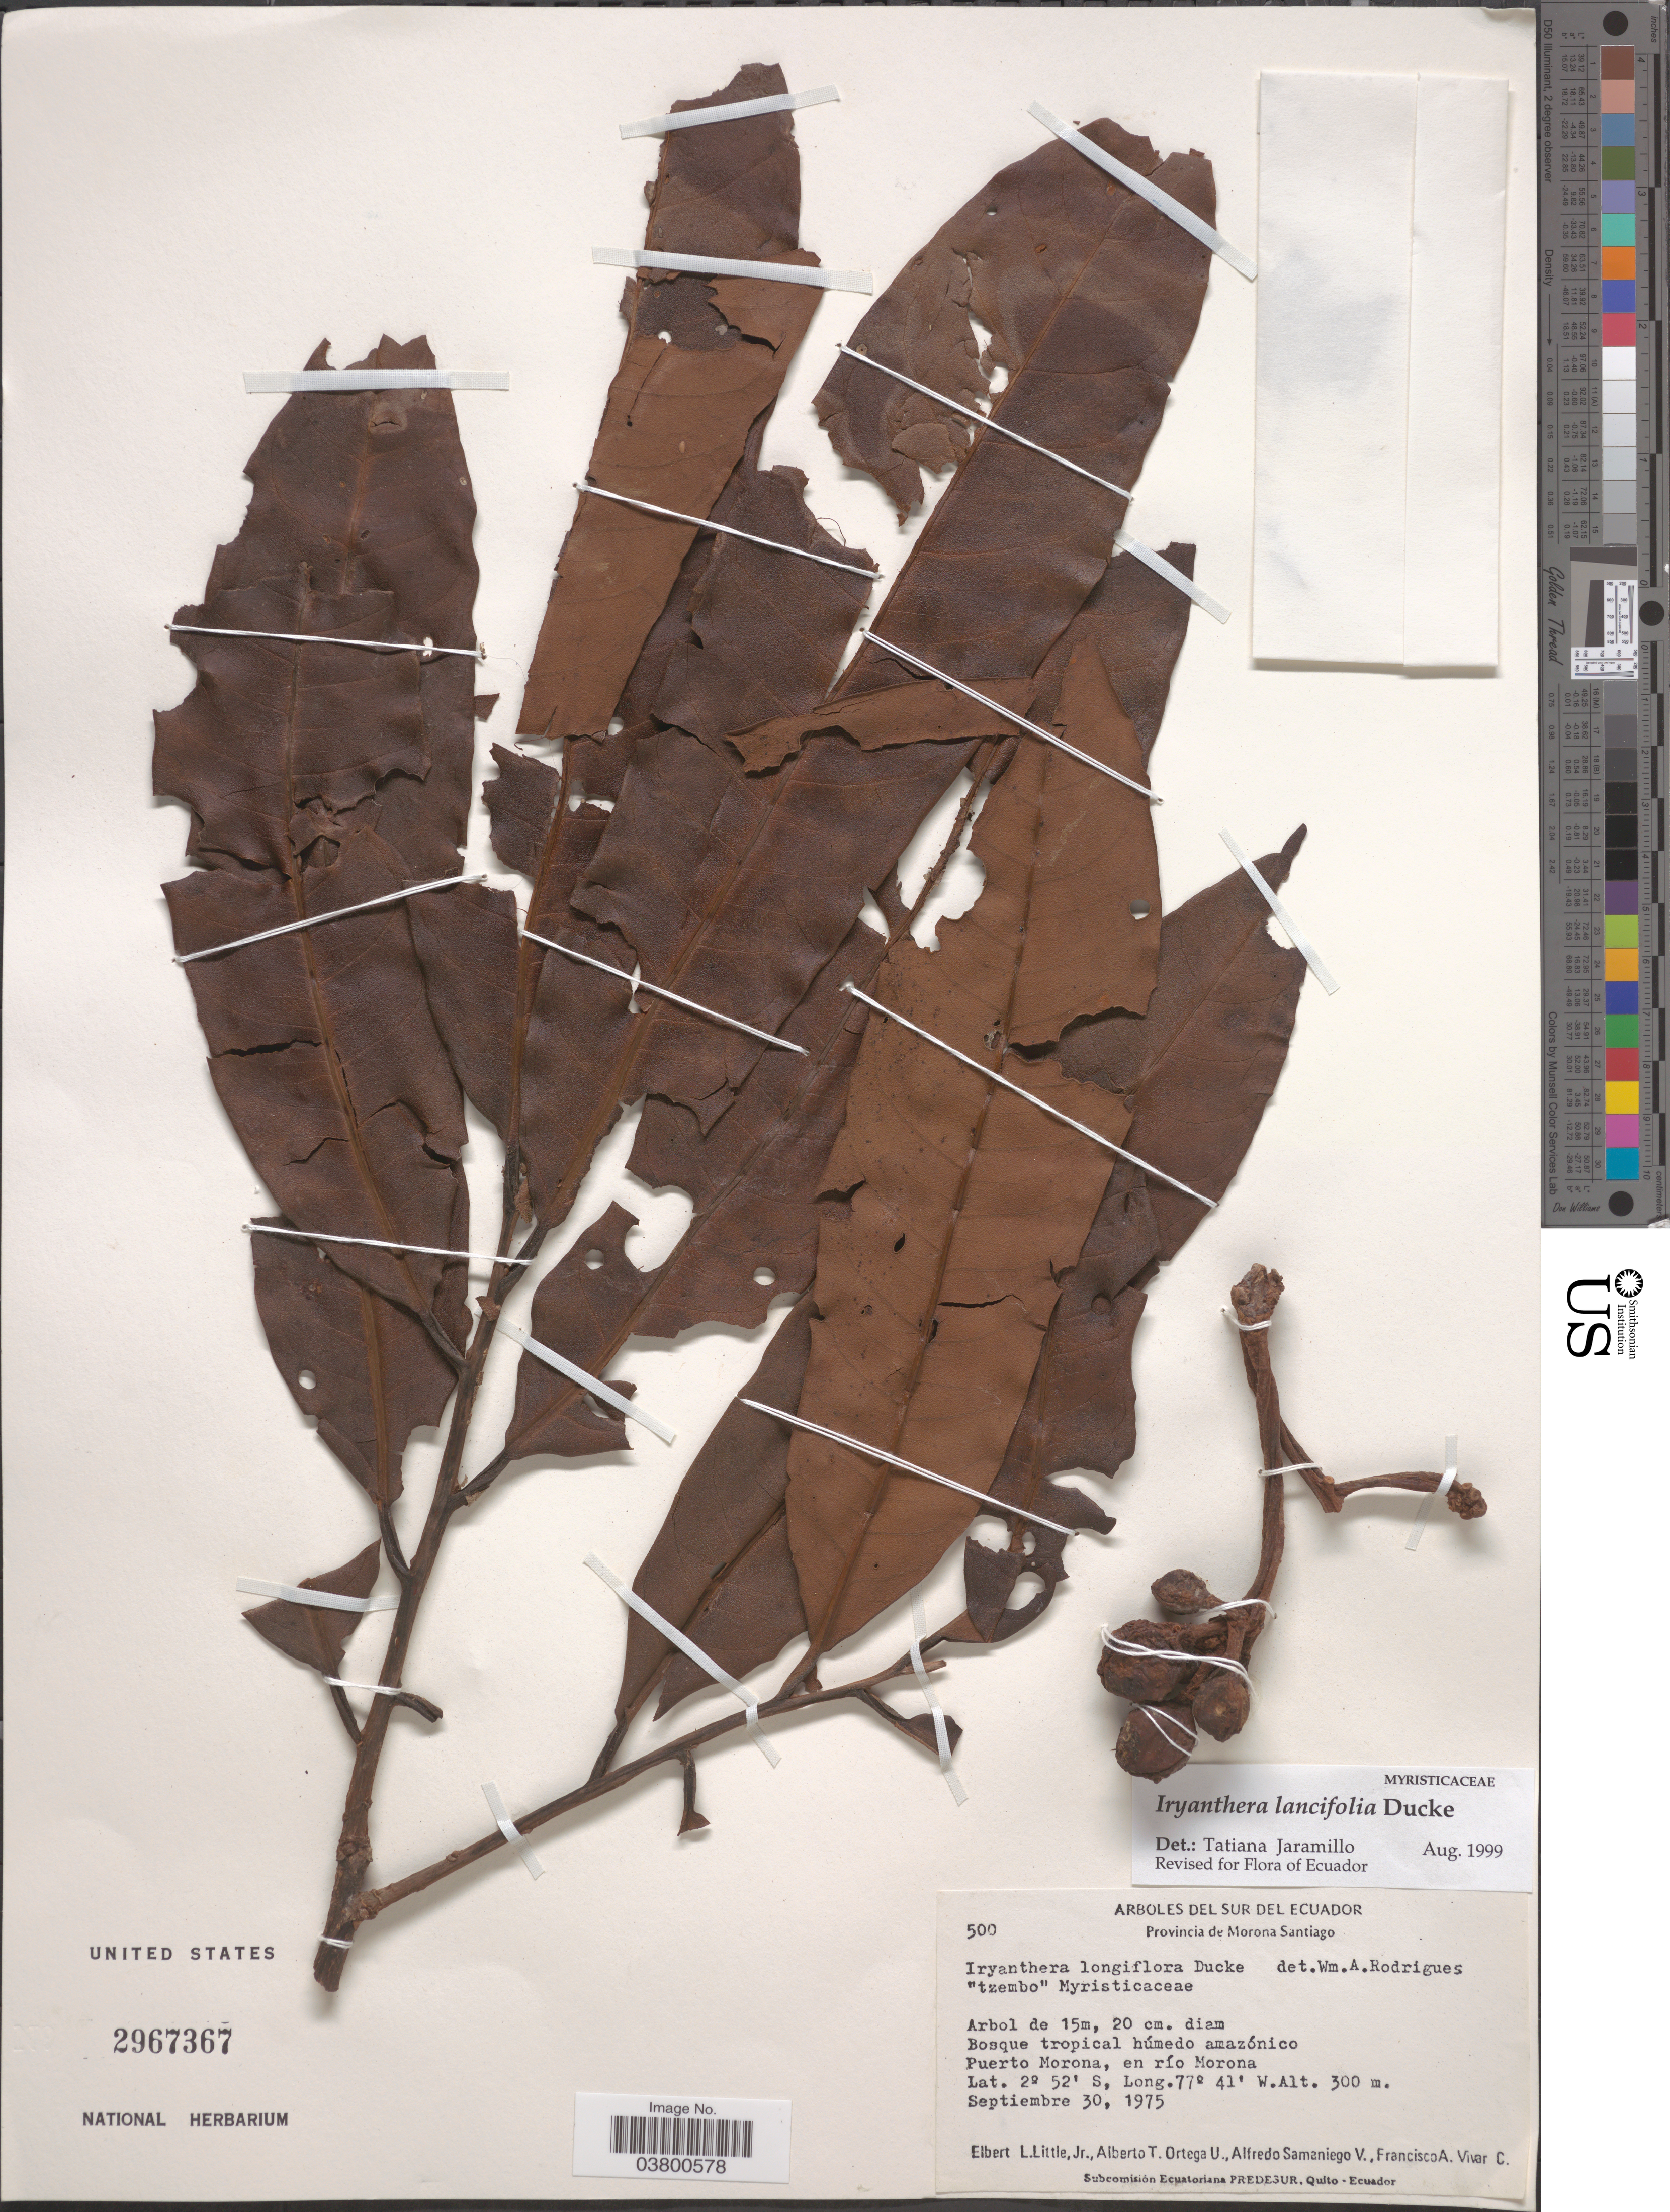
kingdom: Plantae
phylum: Tracheophyta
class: Magnoliopsida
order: Magnoliales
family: Myristicaceae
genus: Iryanthera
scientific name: Iryanthera lancifolia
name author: Ducke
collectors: E. L. Little, A. T. Ortega U., A. V. Samaniego & F. A. Vivar C.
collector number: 500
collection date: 1975-09-30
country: Ecuador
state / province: Morona-Santiago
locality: Sur del Ecuador. Bosque tropical húmedo amazónico. Puerto Morona, en río Morona.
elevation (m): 300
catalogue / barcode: US 2967367